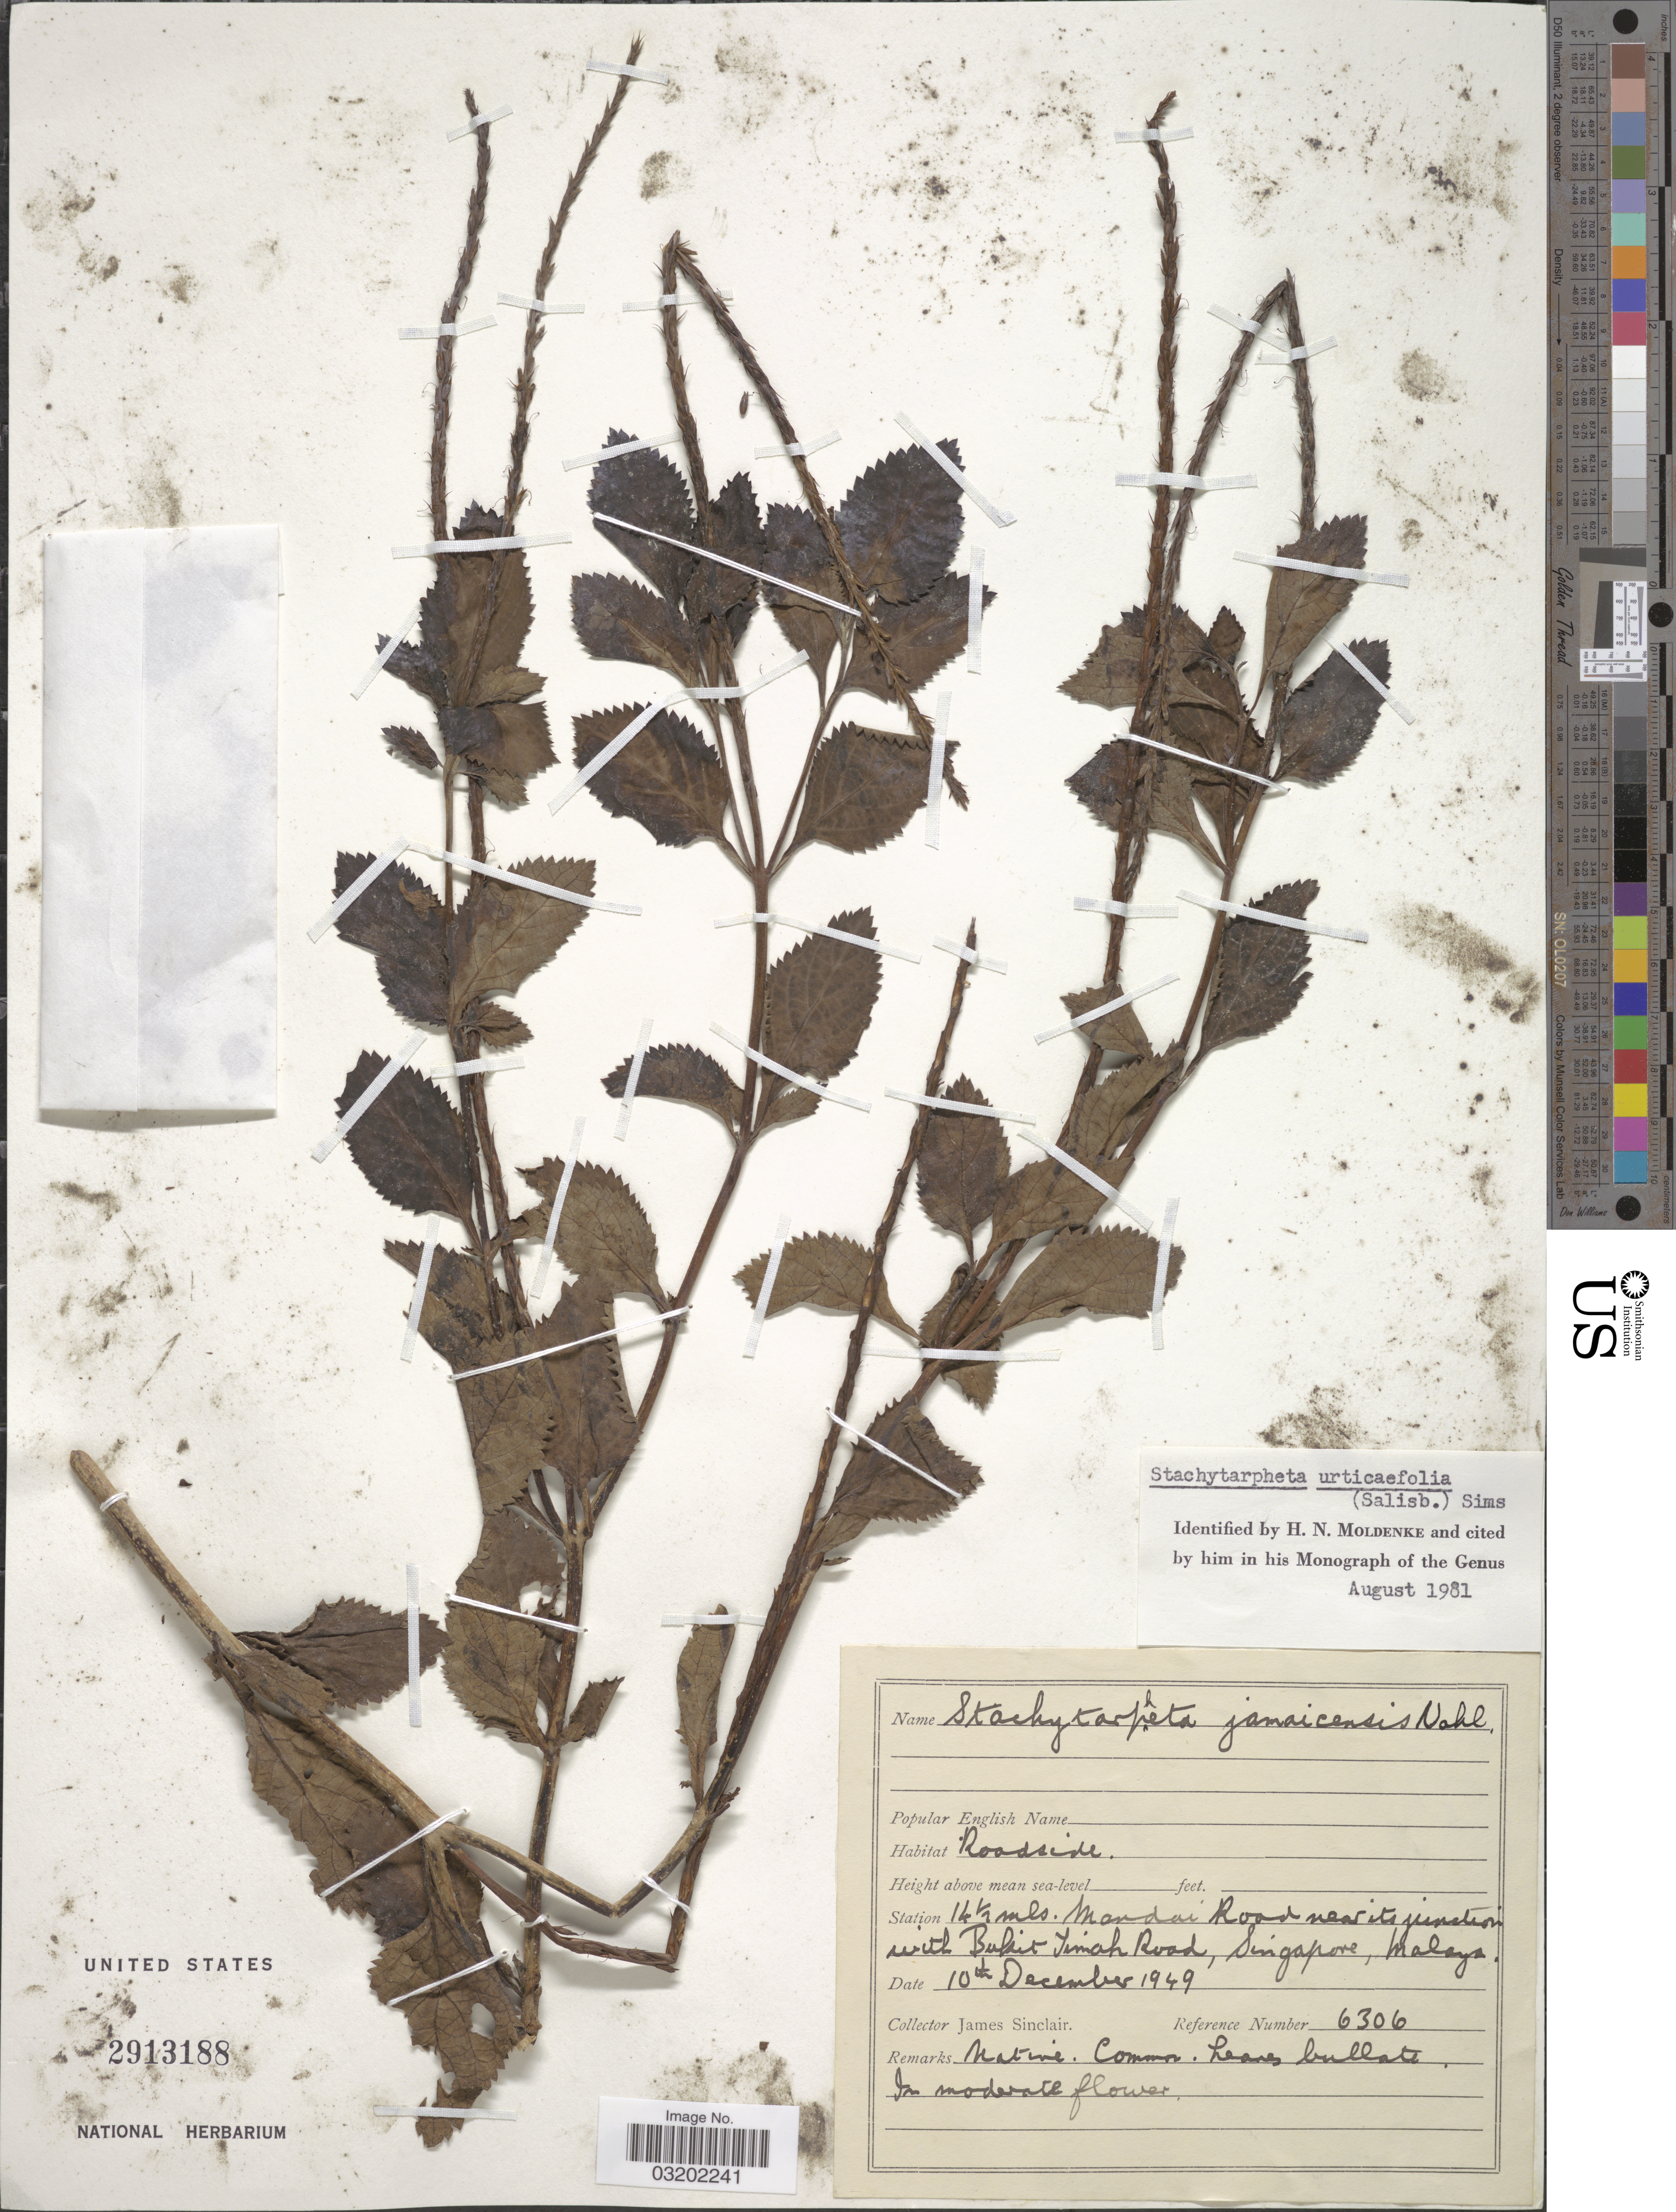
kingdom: Plantae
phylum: Tracheophyta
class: Magnoliopsida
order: Lamiales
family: Verbenaceae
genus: Stachytarpheta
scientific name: Stachytarpheta urticifolia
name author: Sims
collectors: J. Sinclair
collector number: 6306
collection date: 1949-12-10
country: Singapore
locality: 14½ mls. Mandai Road near its junction with Bukit Timah Road, Malaya.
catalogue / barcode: US 2913188